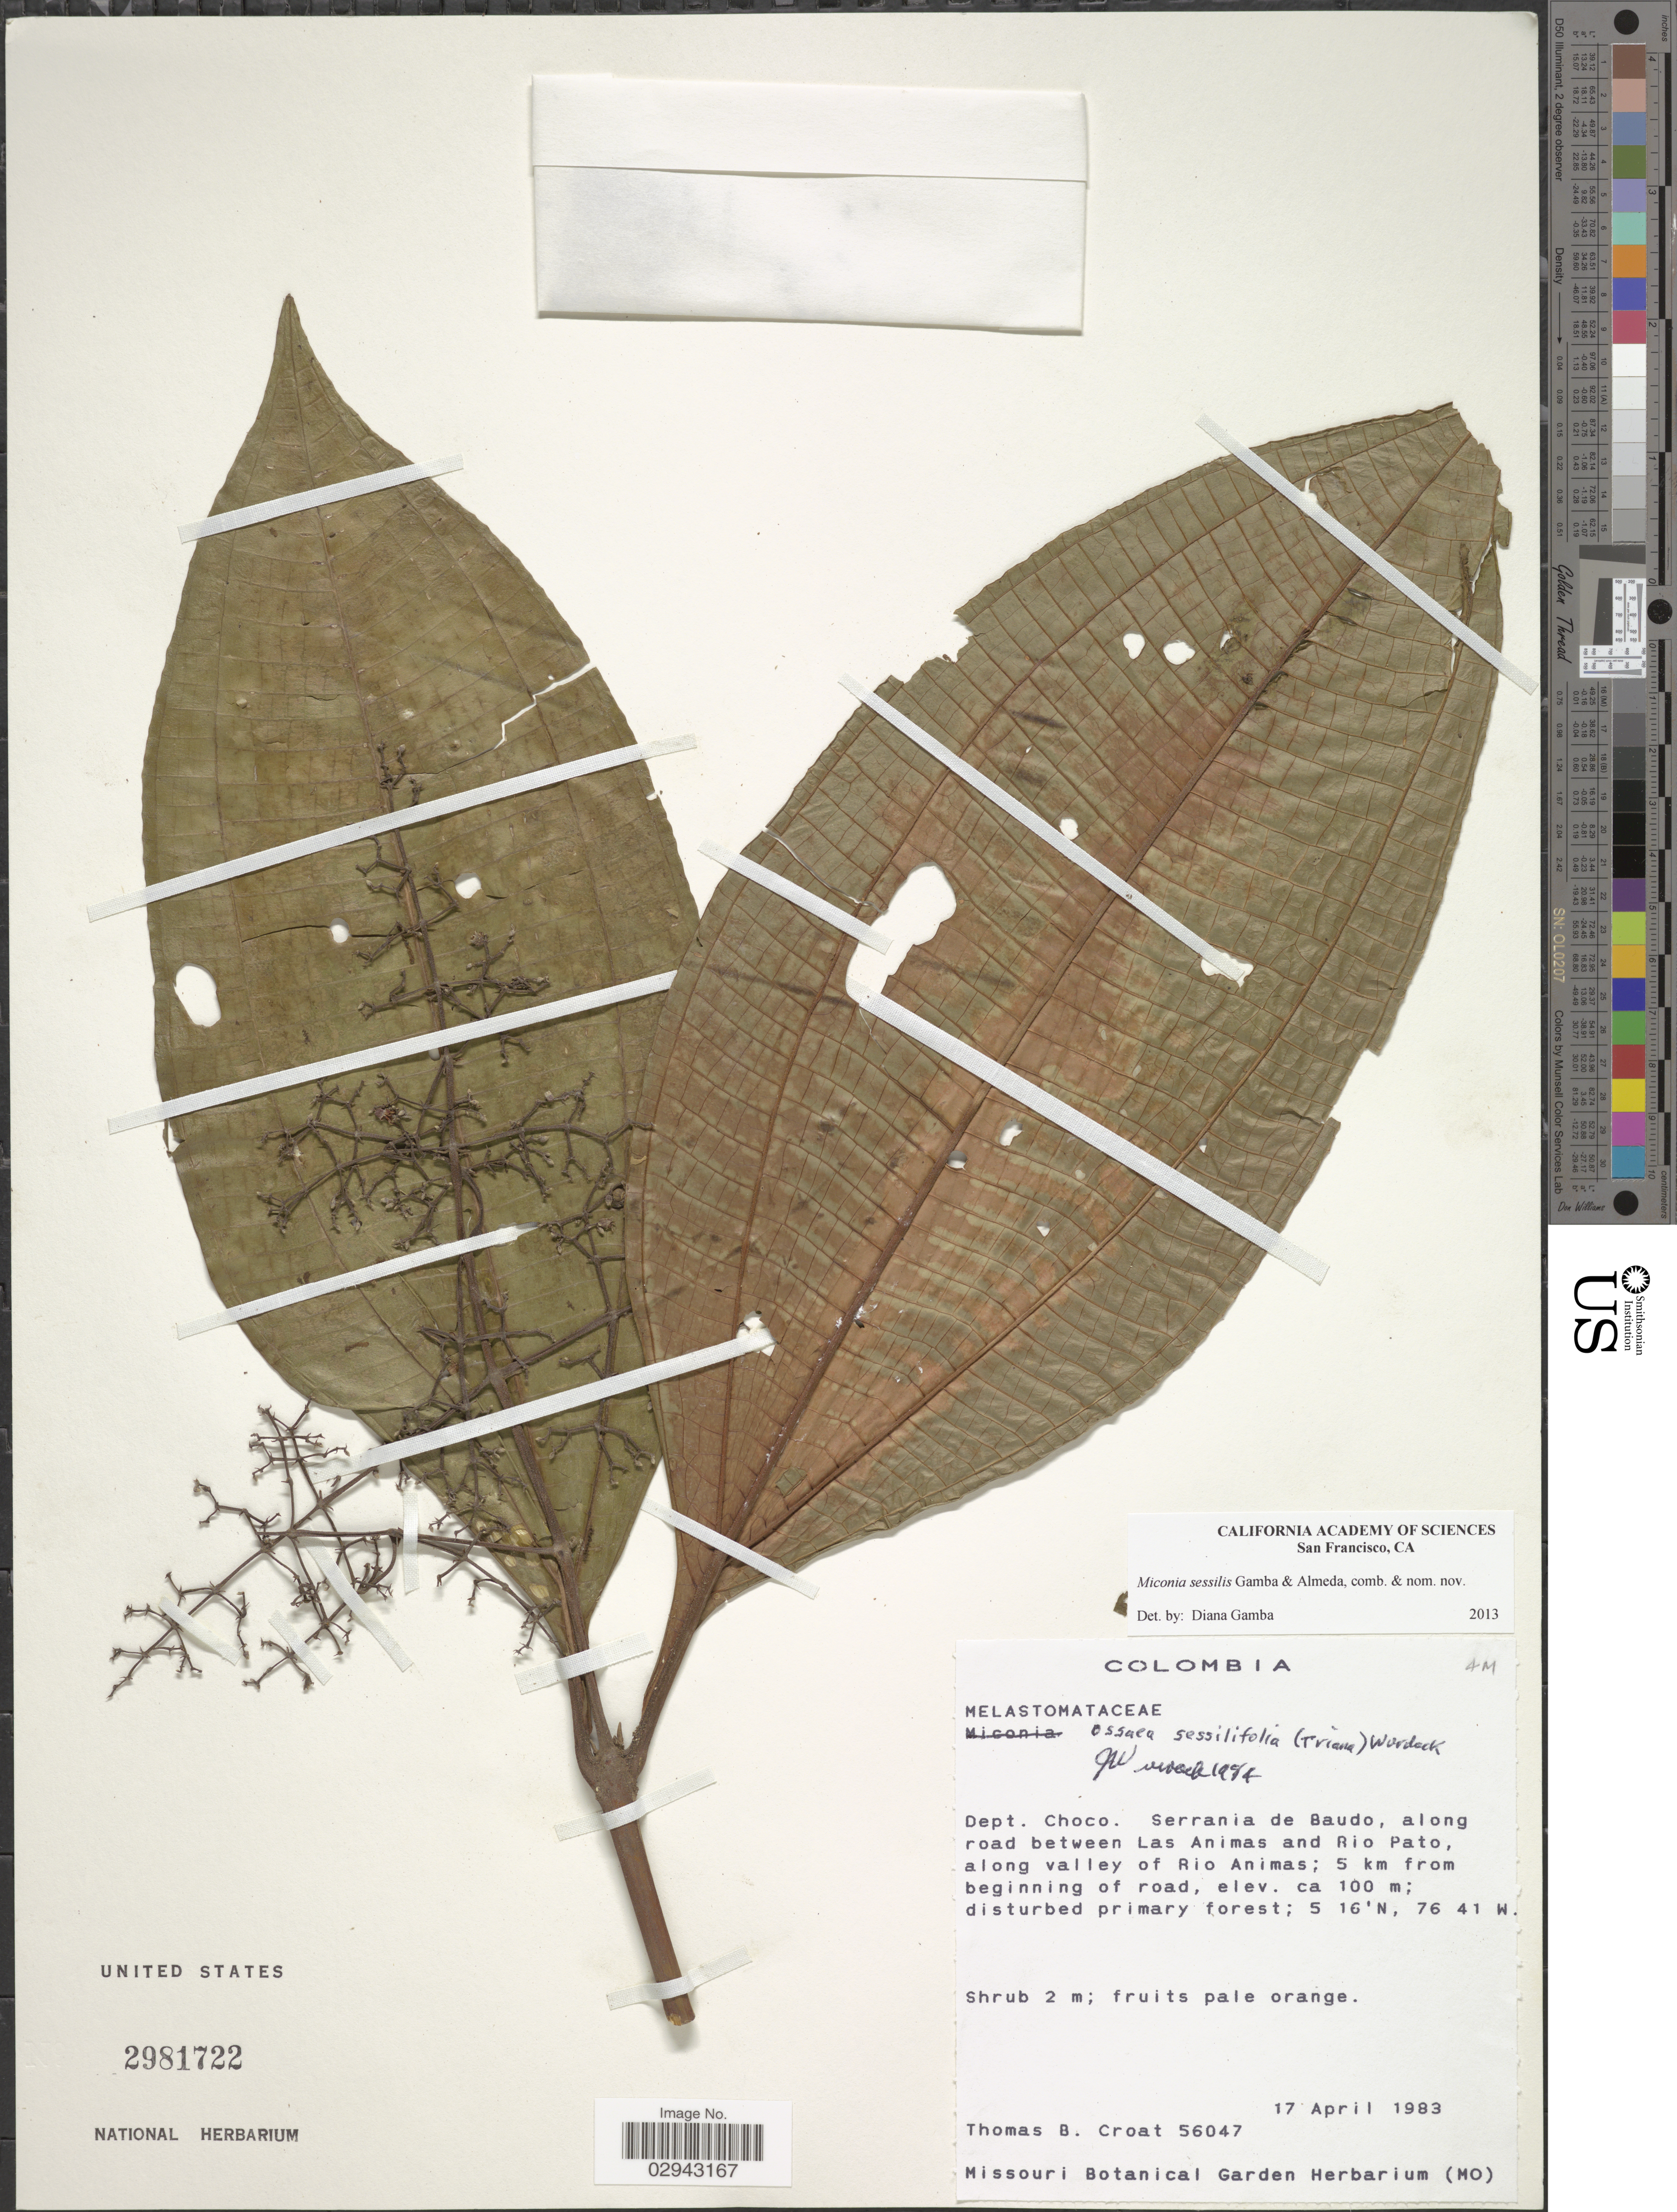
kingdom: Plantae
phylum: Tracheophyta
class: Magnoliopsida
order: Myrtales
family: Melastomataceae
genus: Miconia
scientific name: Miconia sessilis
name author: Gamba & Almeda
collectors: T. B. Croat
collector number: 56047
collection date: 1983-04-17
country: Colombia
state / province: Chocó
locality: Dept. Choco. Serrania de Baudo, along road between Las Animas and Rio Pato, along valley of Rio Animas; 5 km from beginning of road.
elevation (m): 100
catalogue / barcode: US 2981722